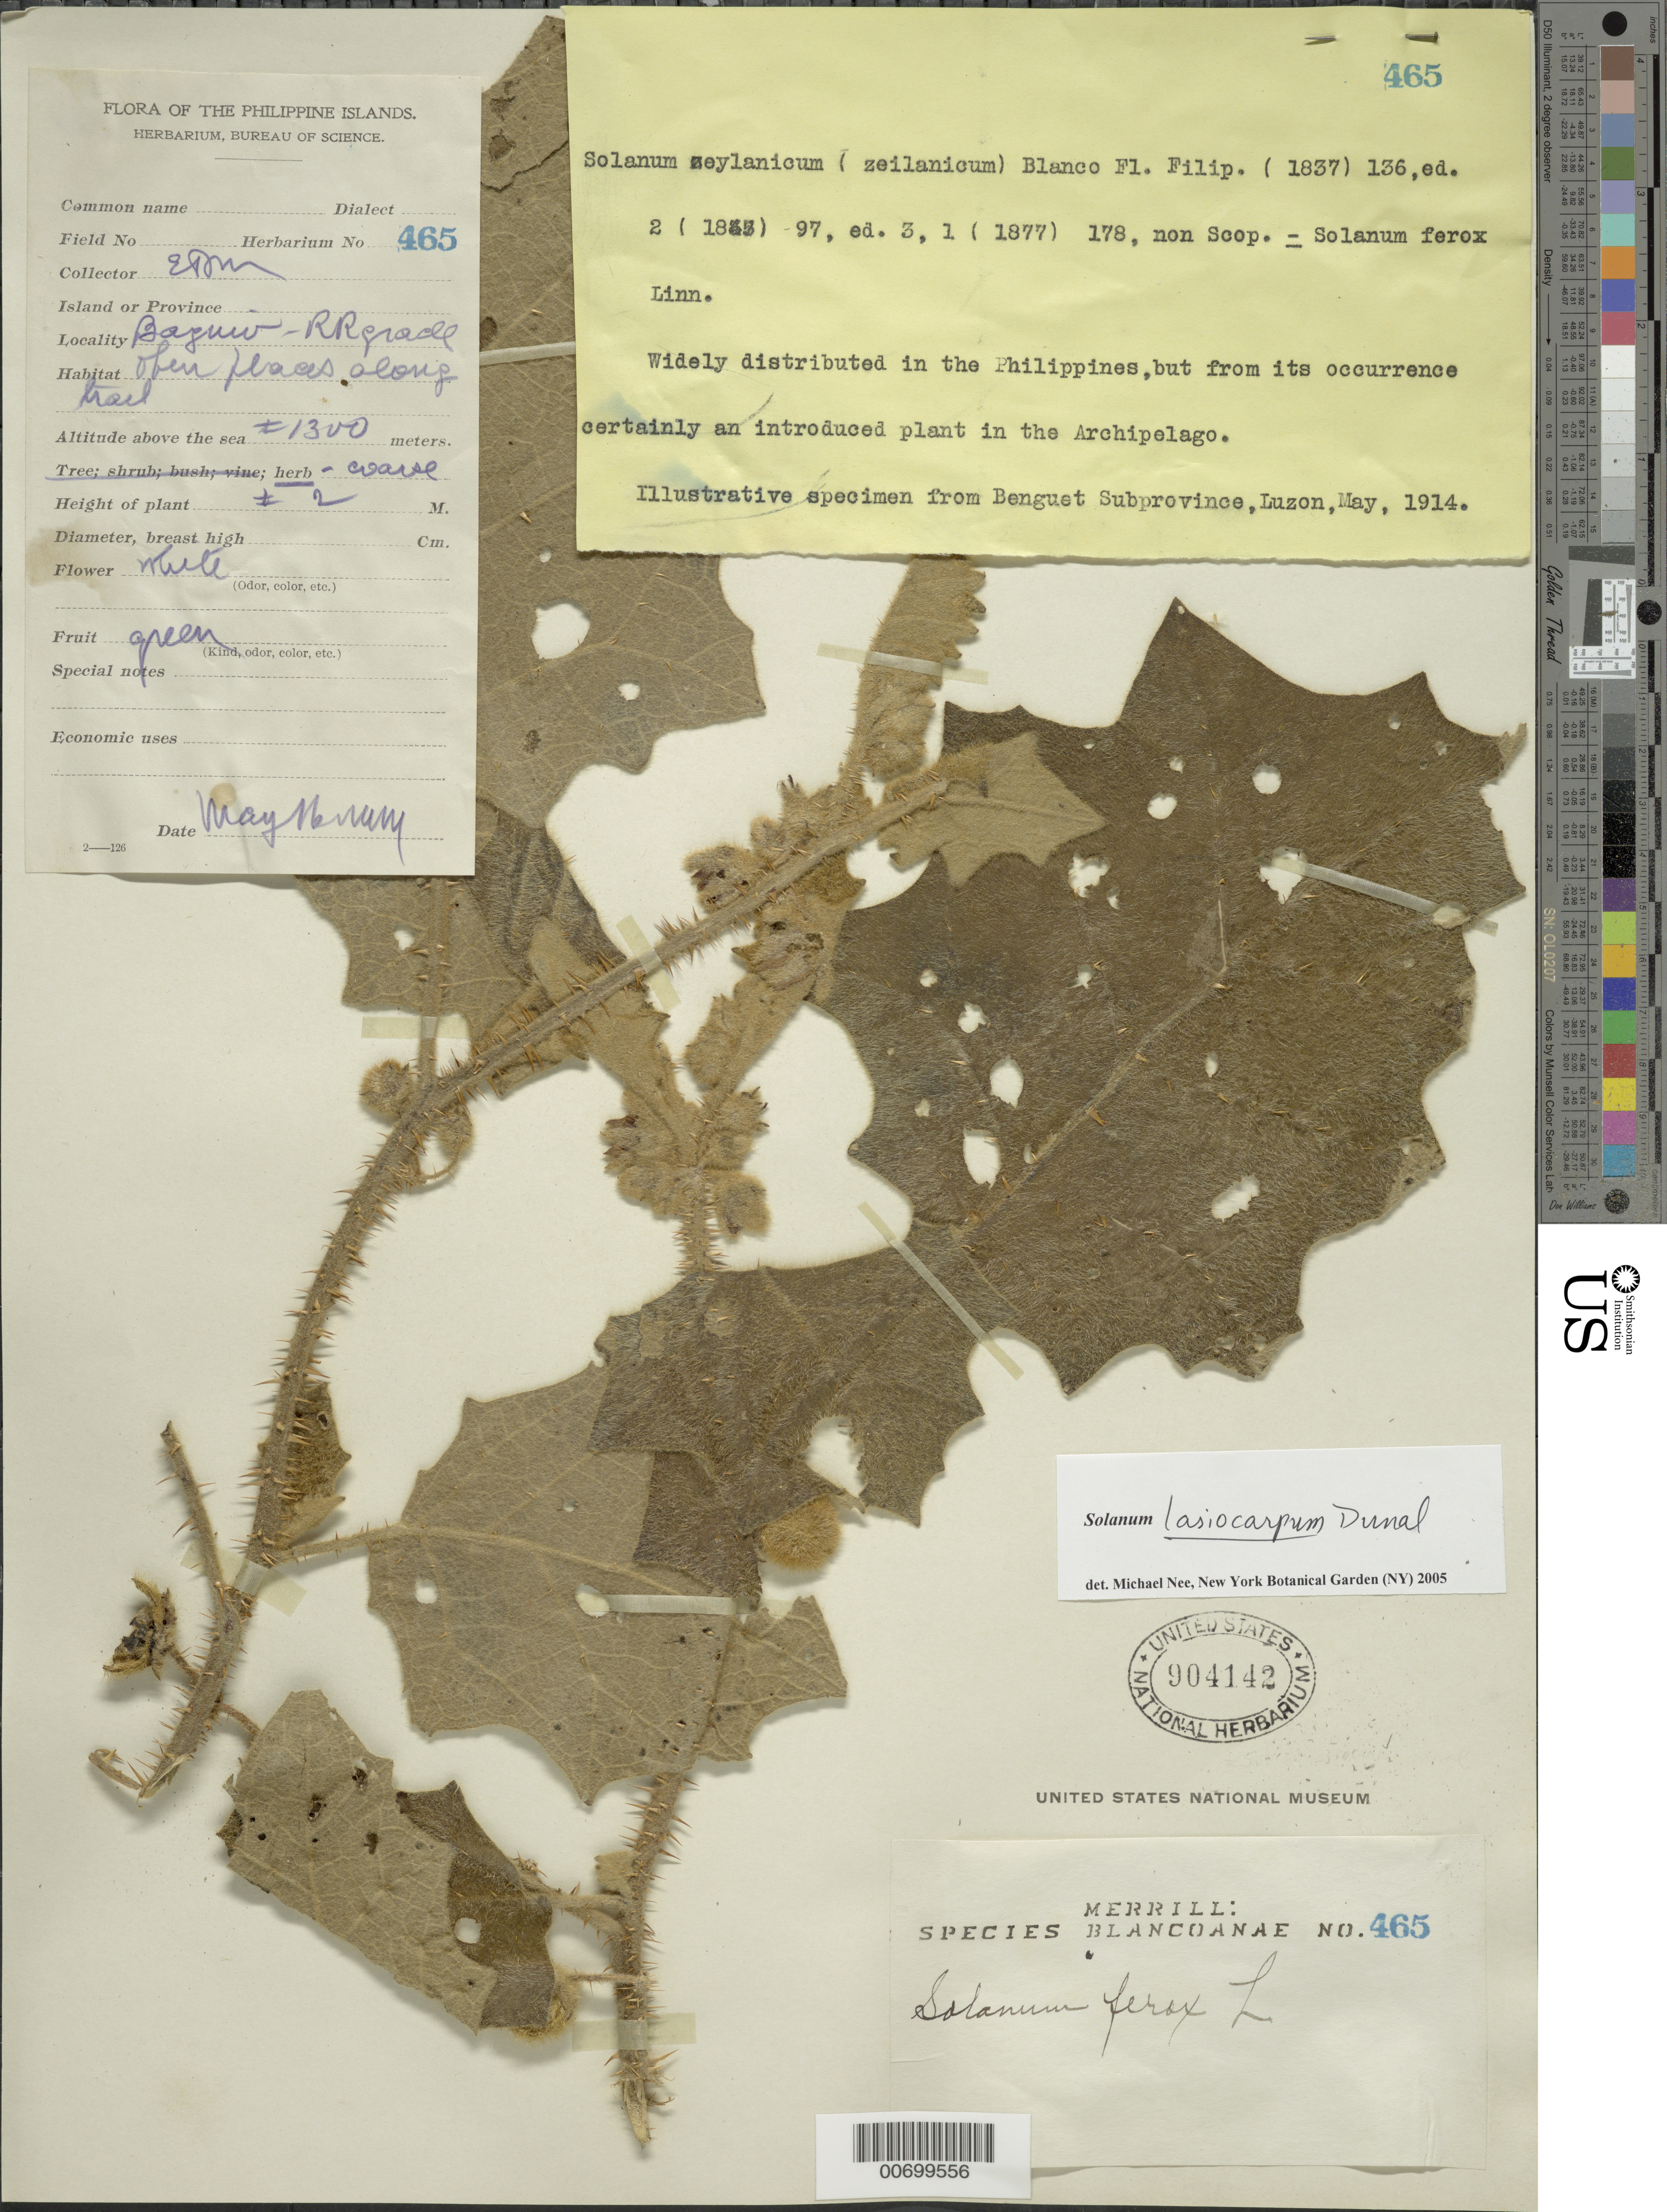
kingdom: Plantae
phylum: Tracheophyta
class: Magnoliopsida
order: Solanales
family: Solanaceae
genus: Solanum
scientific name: Solanum lasiocarpum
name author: Dunal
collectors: E. D. Merrill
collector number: Sp. Blancoan. 0465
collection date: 1914-05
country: Philippines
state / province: Cordillera (Administrative Region)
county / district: Benguet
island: Luzon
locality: Baguio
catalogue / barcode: US 904142